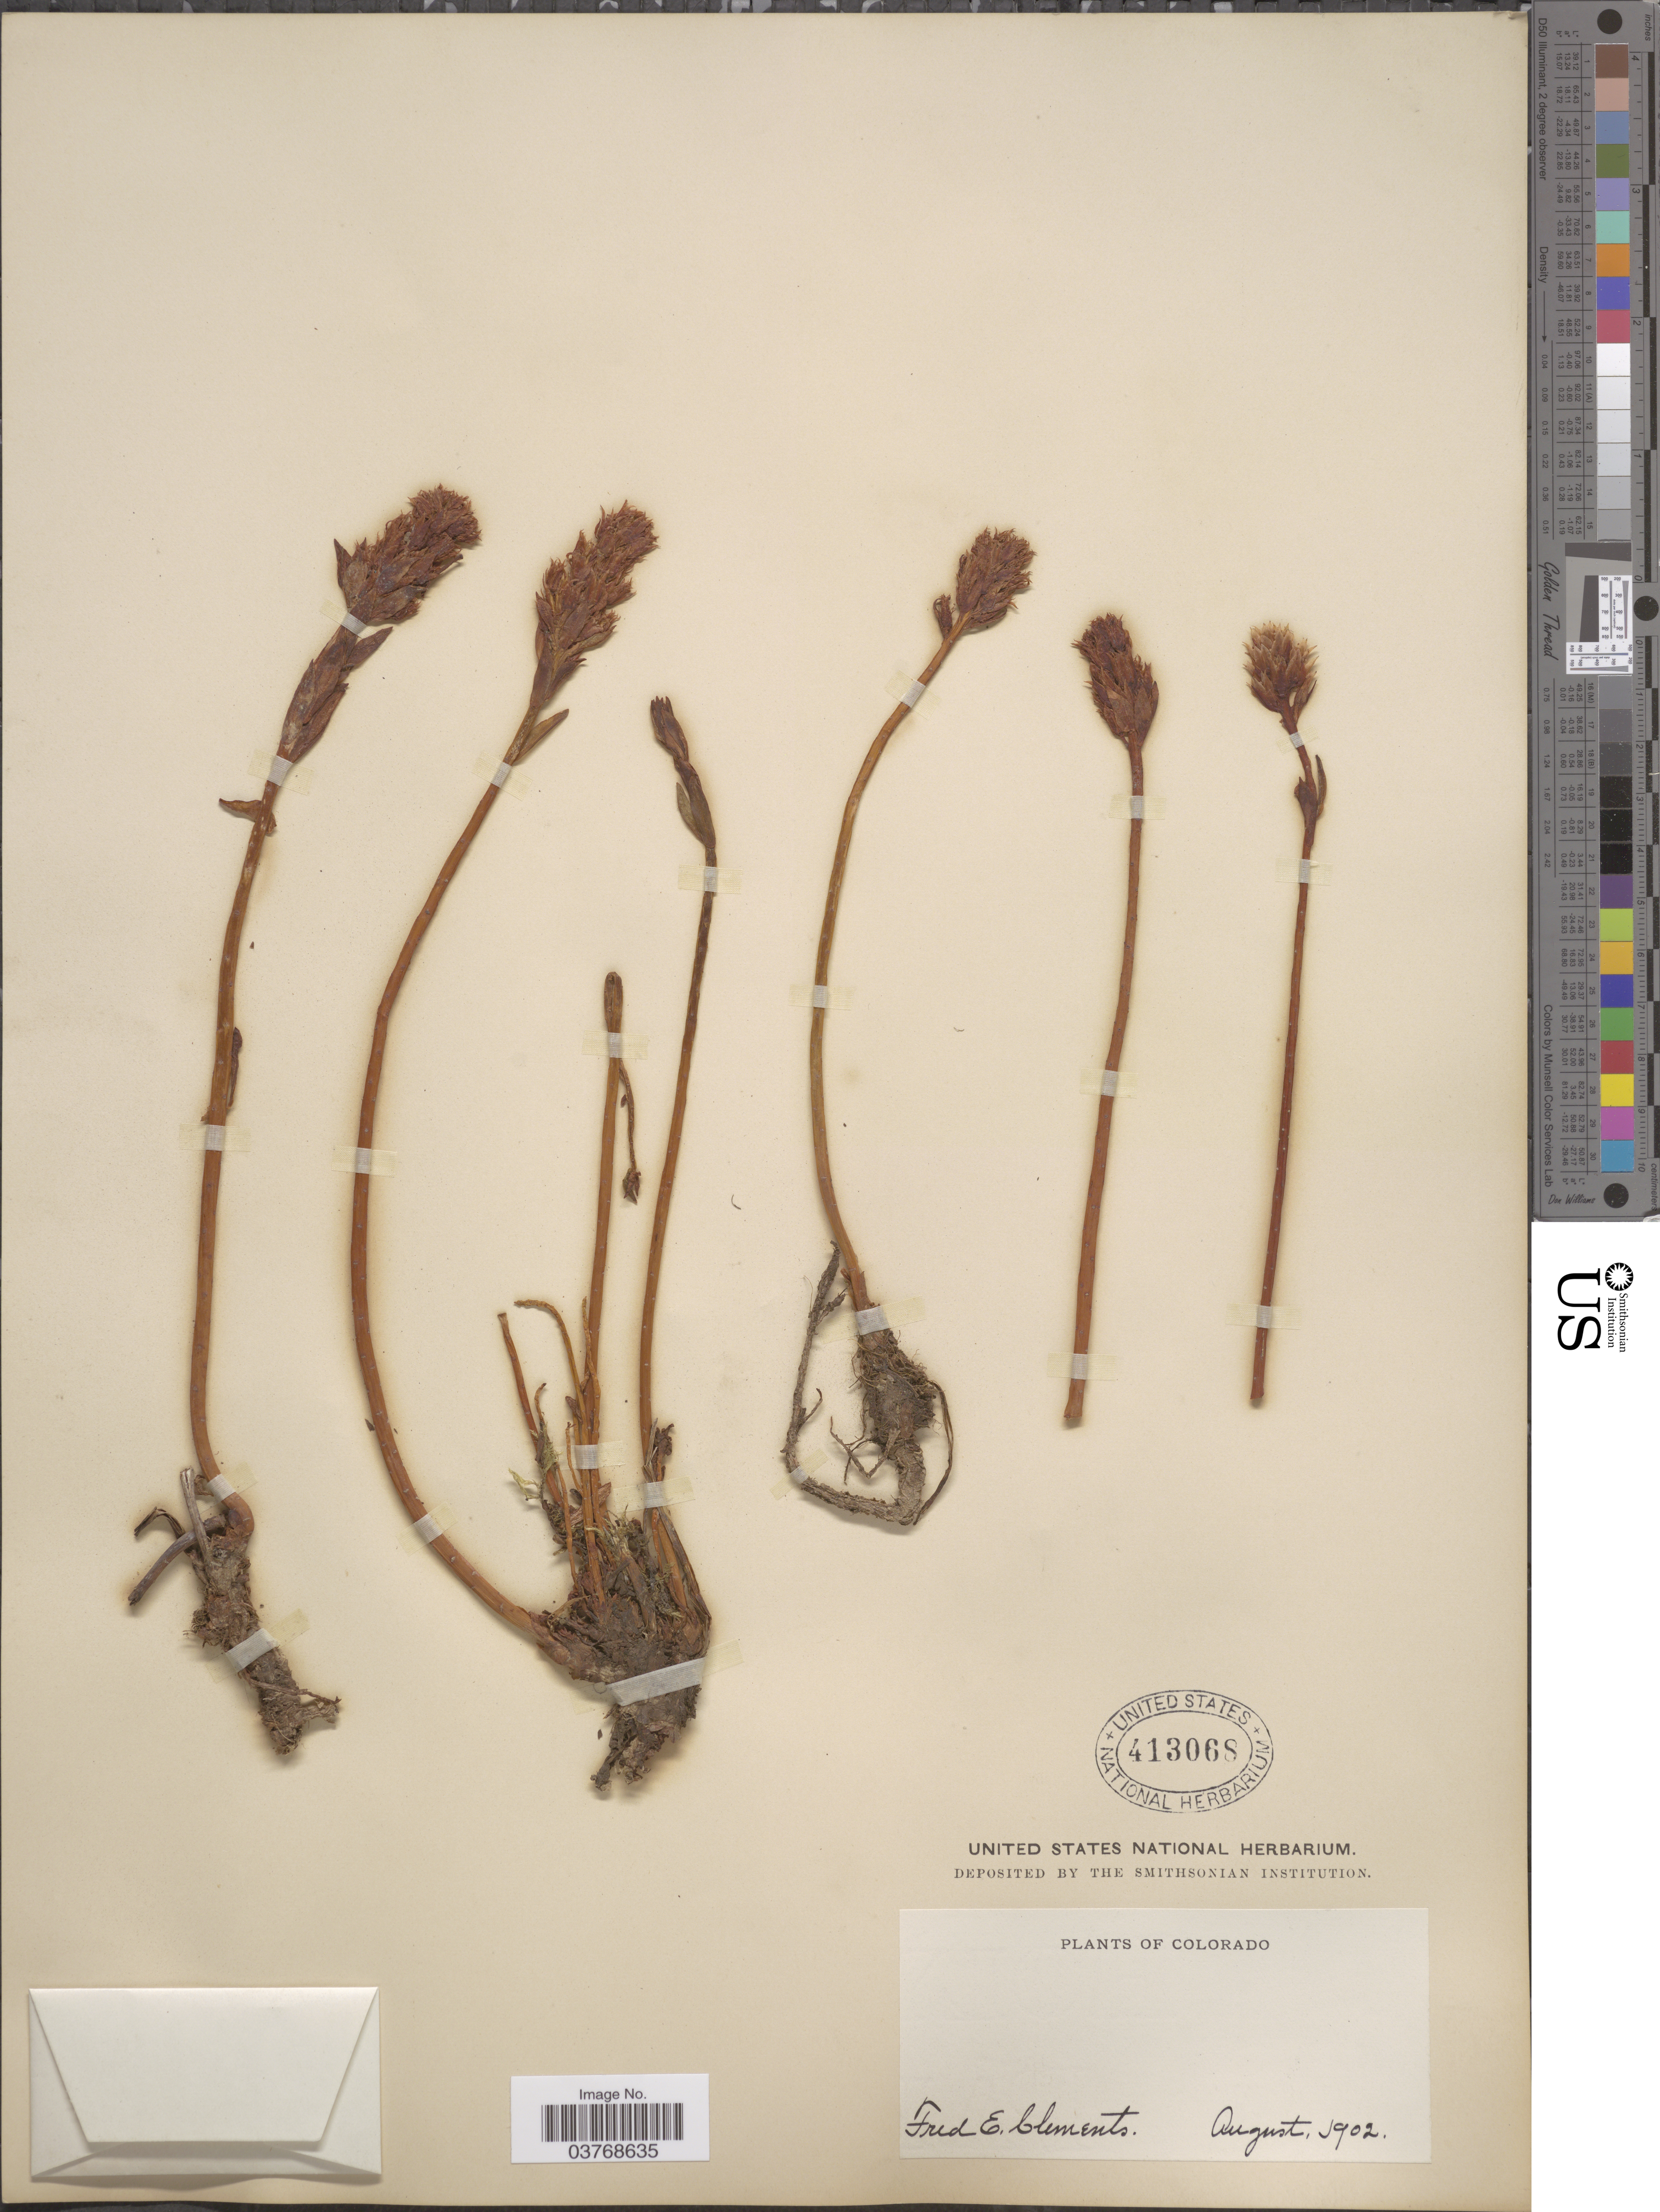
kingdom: Plantae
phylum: Tracheophyta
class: Magnoliopsida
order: Saxifragales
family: Crassulaceae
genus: Rhodiola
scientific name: Rhodiola rhodantha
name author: (A. Gray) H. Jacobsen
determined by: Strong, Mark T., (BOT), Smithsonian Institution - National Museum of Natural History (UNITED STATES)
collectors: F. E. Clements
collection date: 1902-08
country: United States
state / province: Colorado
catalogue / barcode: US 413068